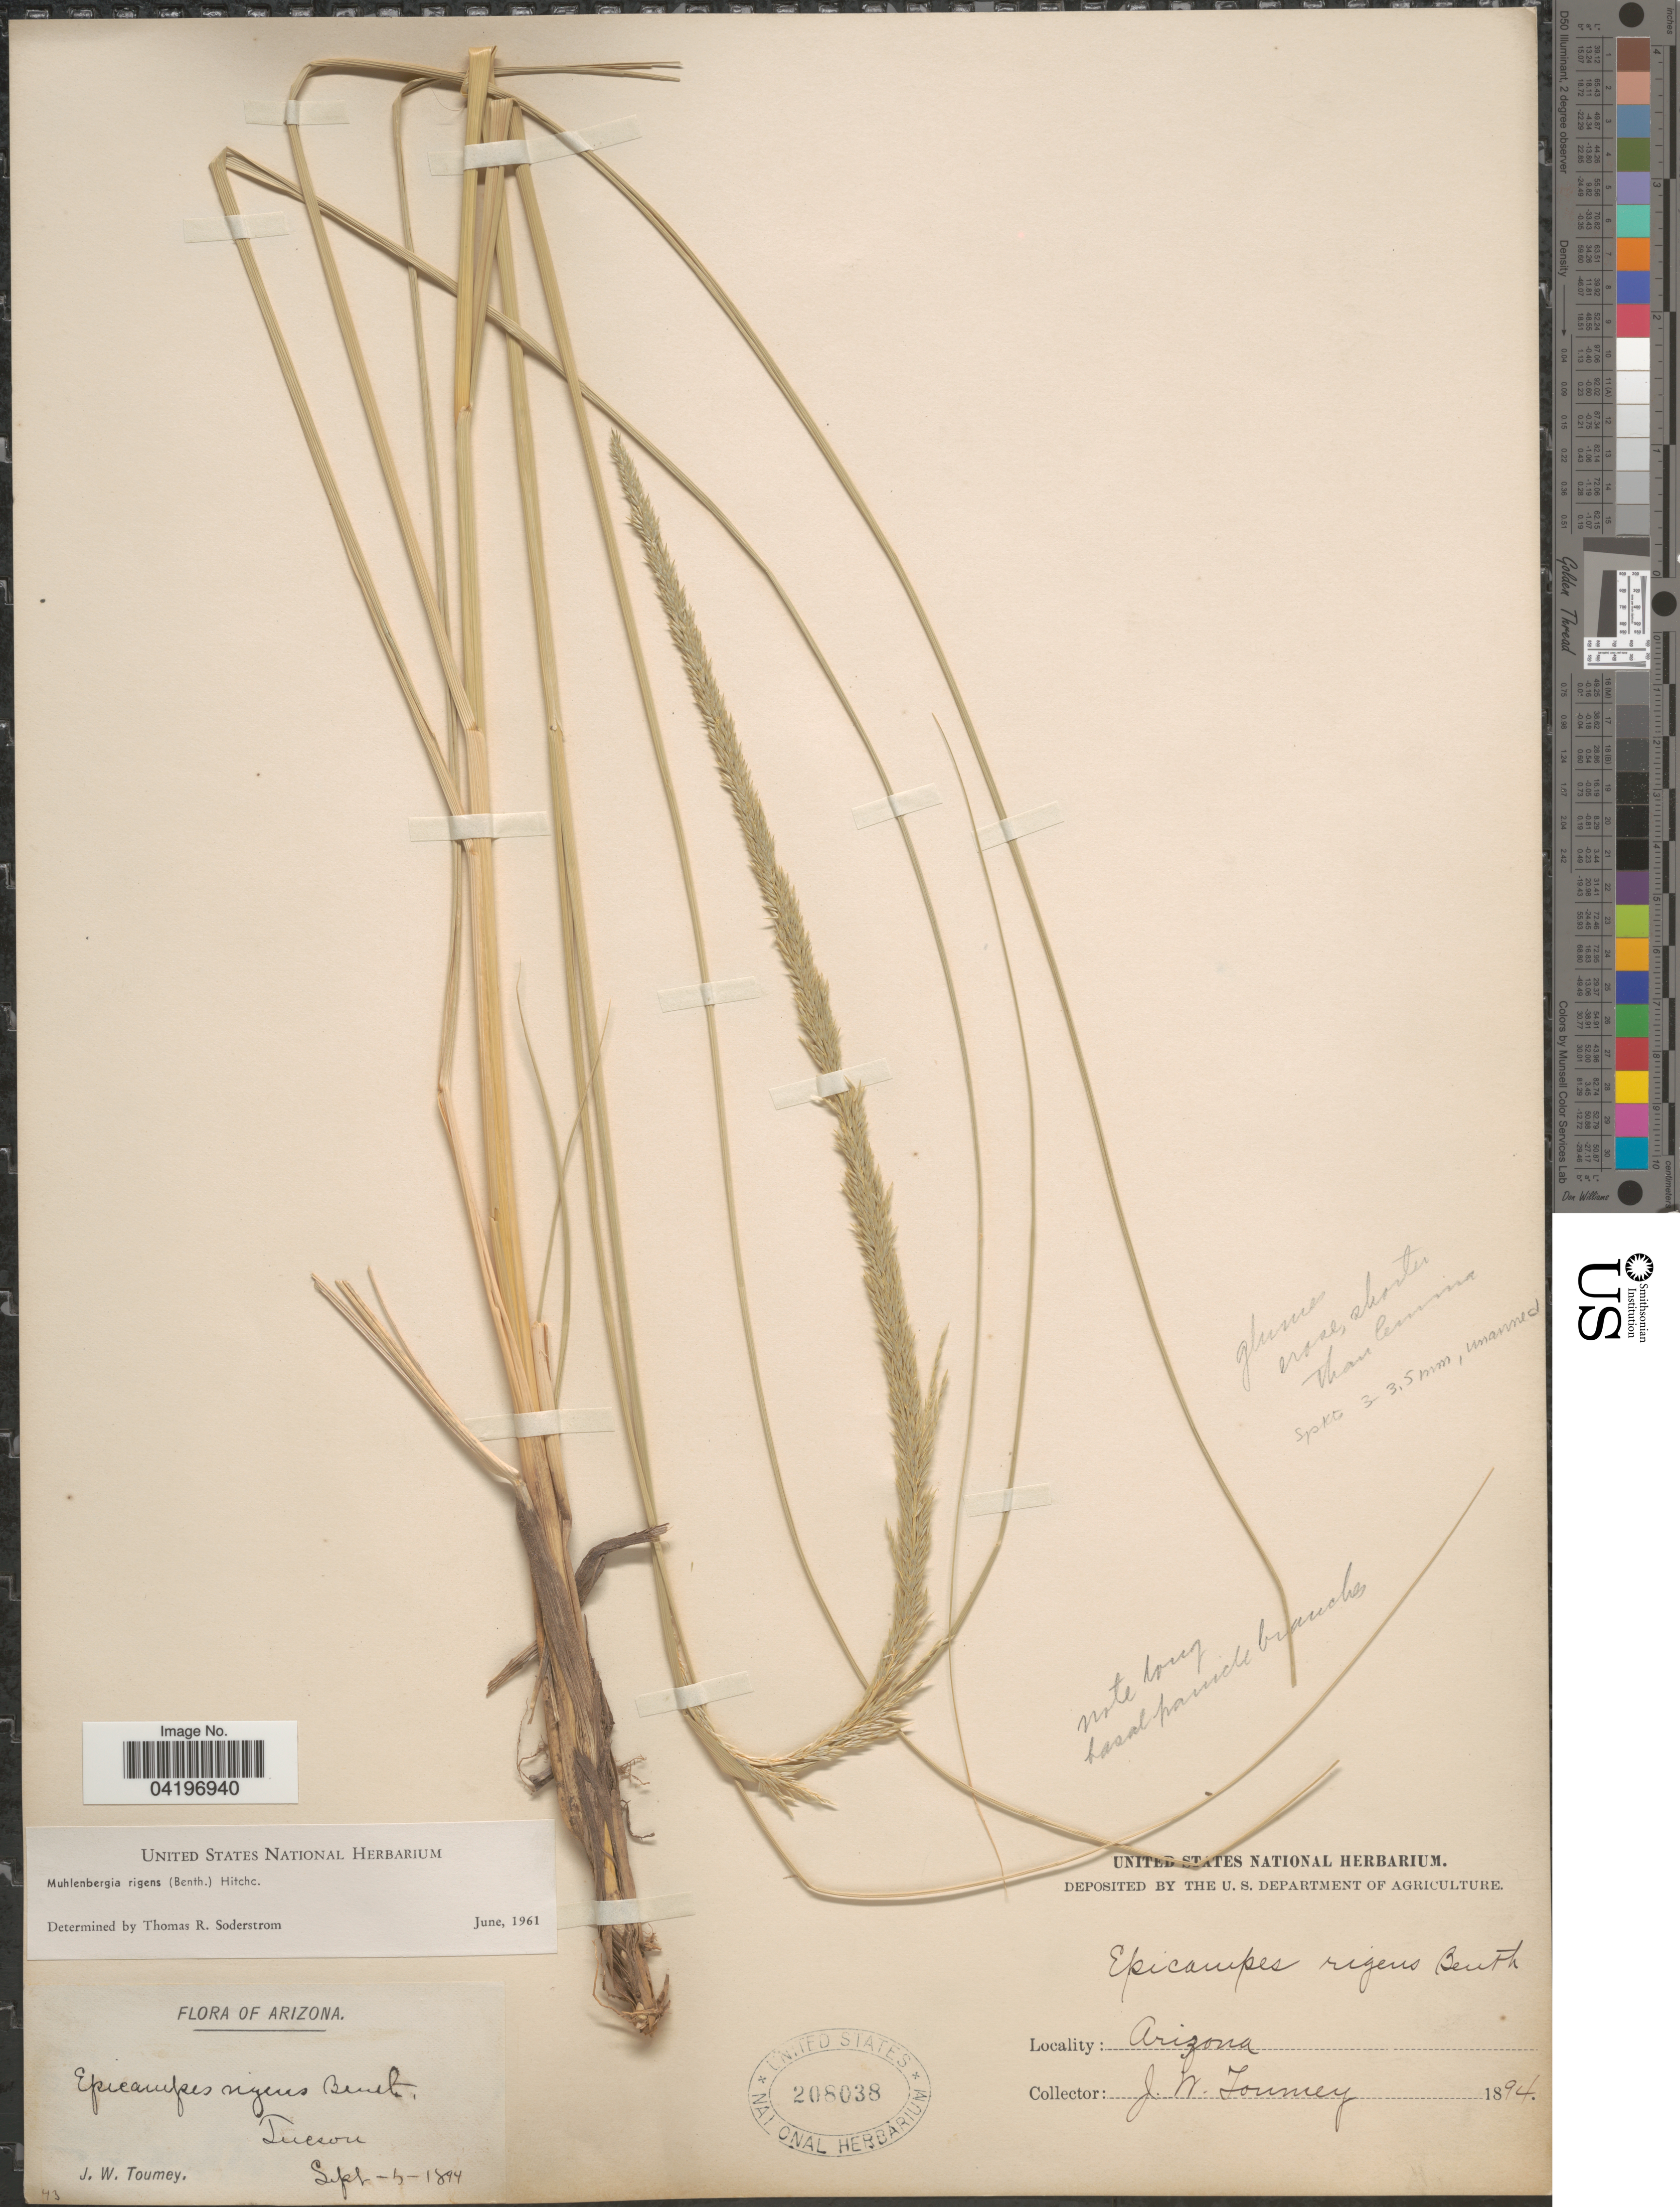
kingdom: Plantae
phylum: Tracheophyta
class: Liliopsida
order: Poales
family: Poaceae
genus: Muhlenbergia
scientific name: Muhlenbergia rigens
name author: (Benth.) Hitchc.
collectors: J. W. Toumey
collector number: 43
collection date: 1894-09-05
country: United States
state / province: Arizona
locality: Tucson.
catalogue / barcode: US 208038